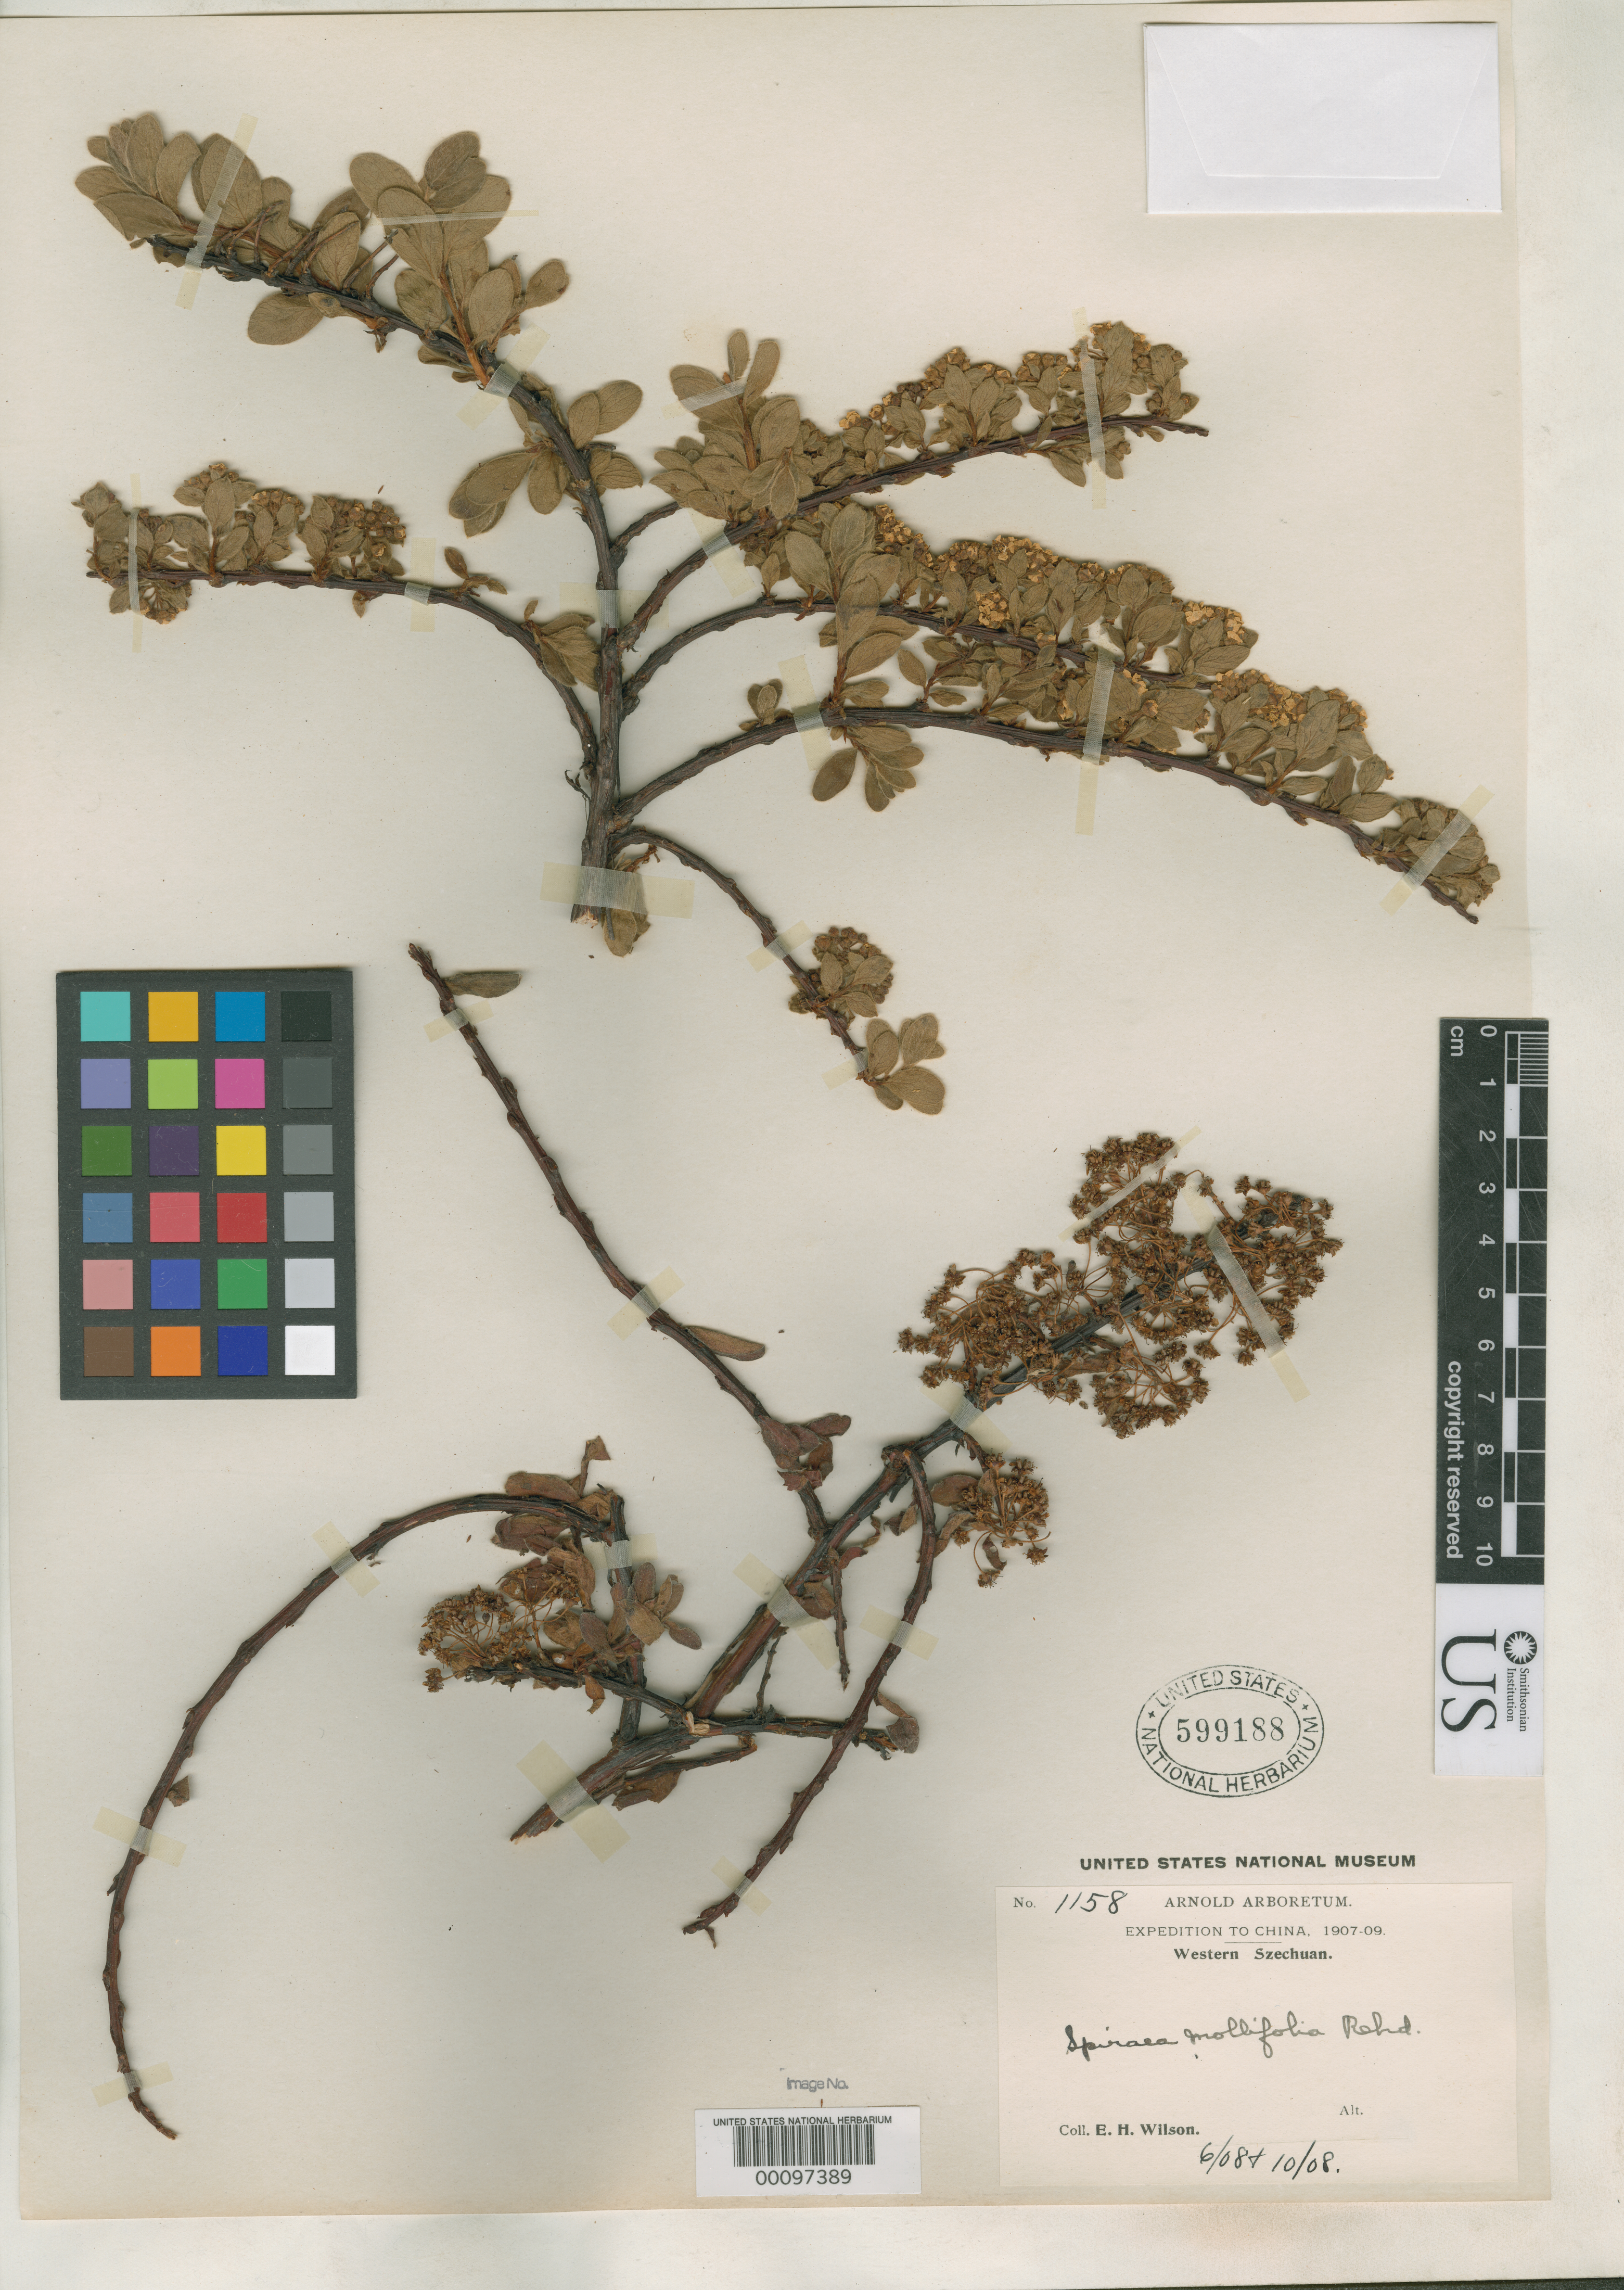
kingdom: Plantae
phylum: Tracheophyta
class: Magnoliopsida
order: Rosales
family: Rosaceae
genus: Spiraea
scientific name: Spiraea mollifolia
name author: Rehder in Sarg.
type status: Isotype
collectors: E. H. Wilson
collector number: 1158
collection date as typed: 06 Jul 1908 to -- Oct 1908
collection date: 1908-07-06/1908-10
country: China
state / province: Sichuan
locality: Northeast of Tachien-lu, ascent of Ta-p'ao-shan.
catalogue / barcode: US 599188